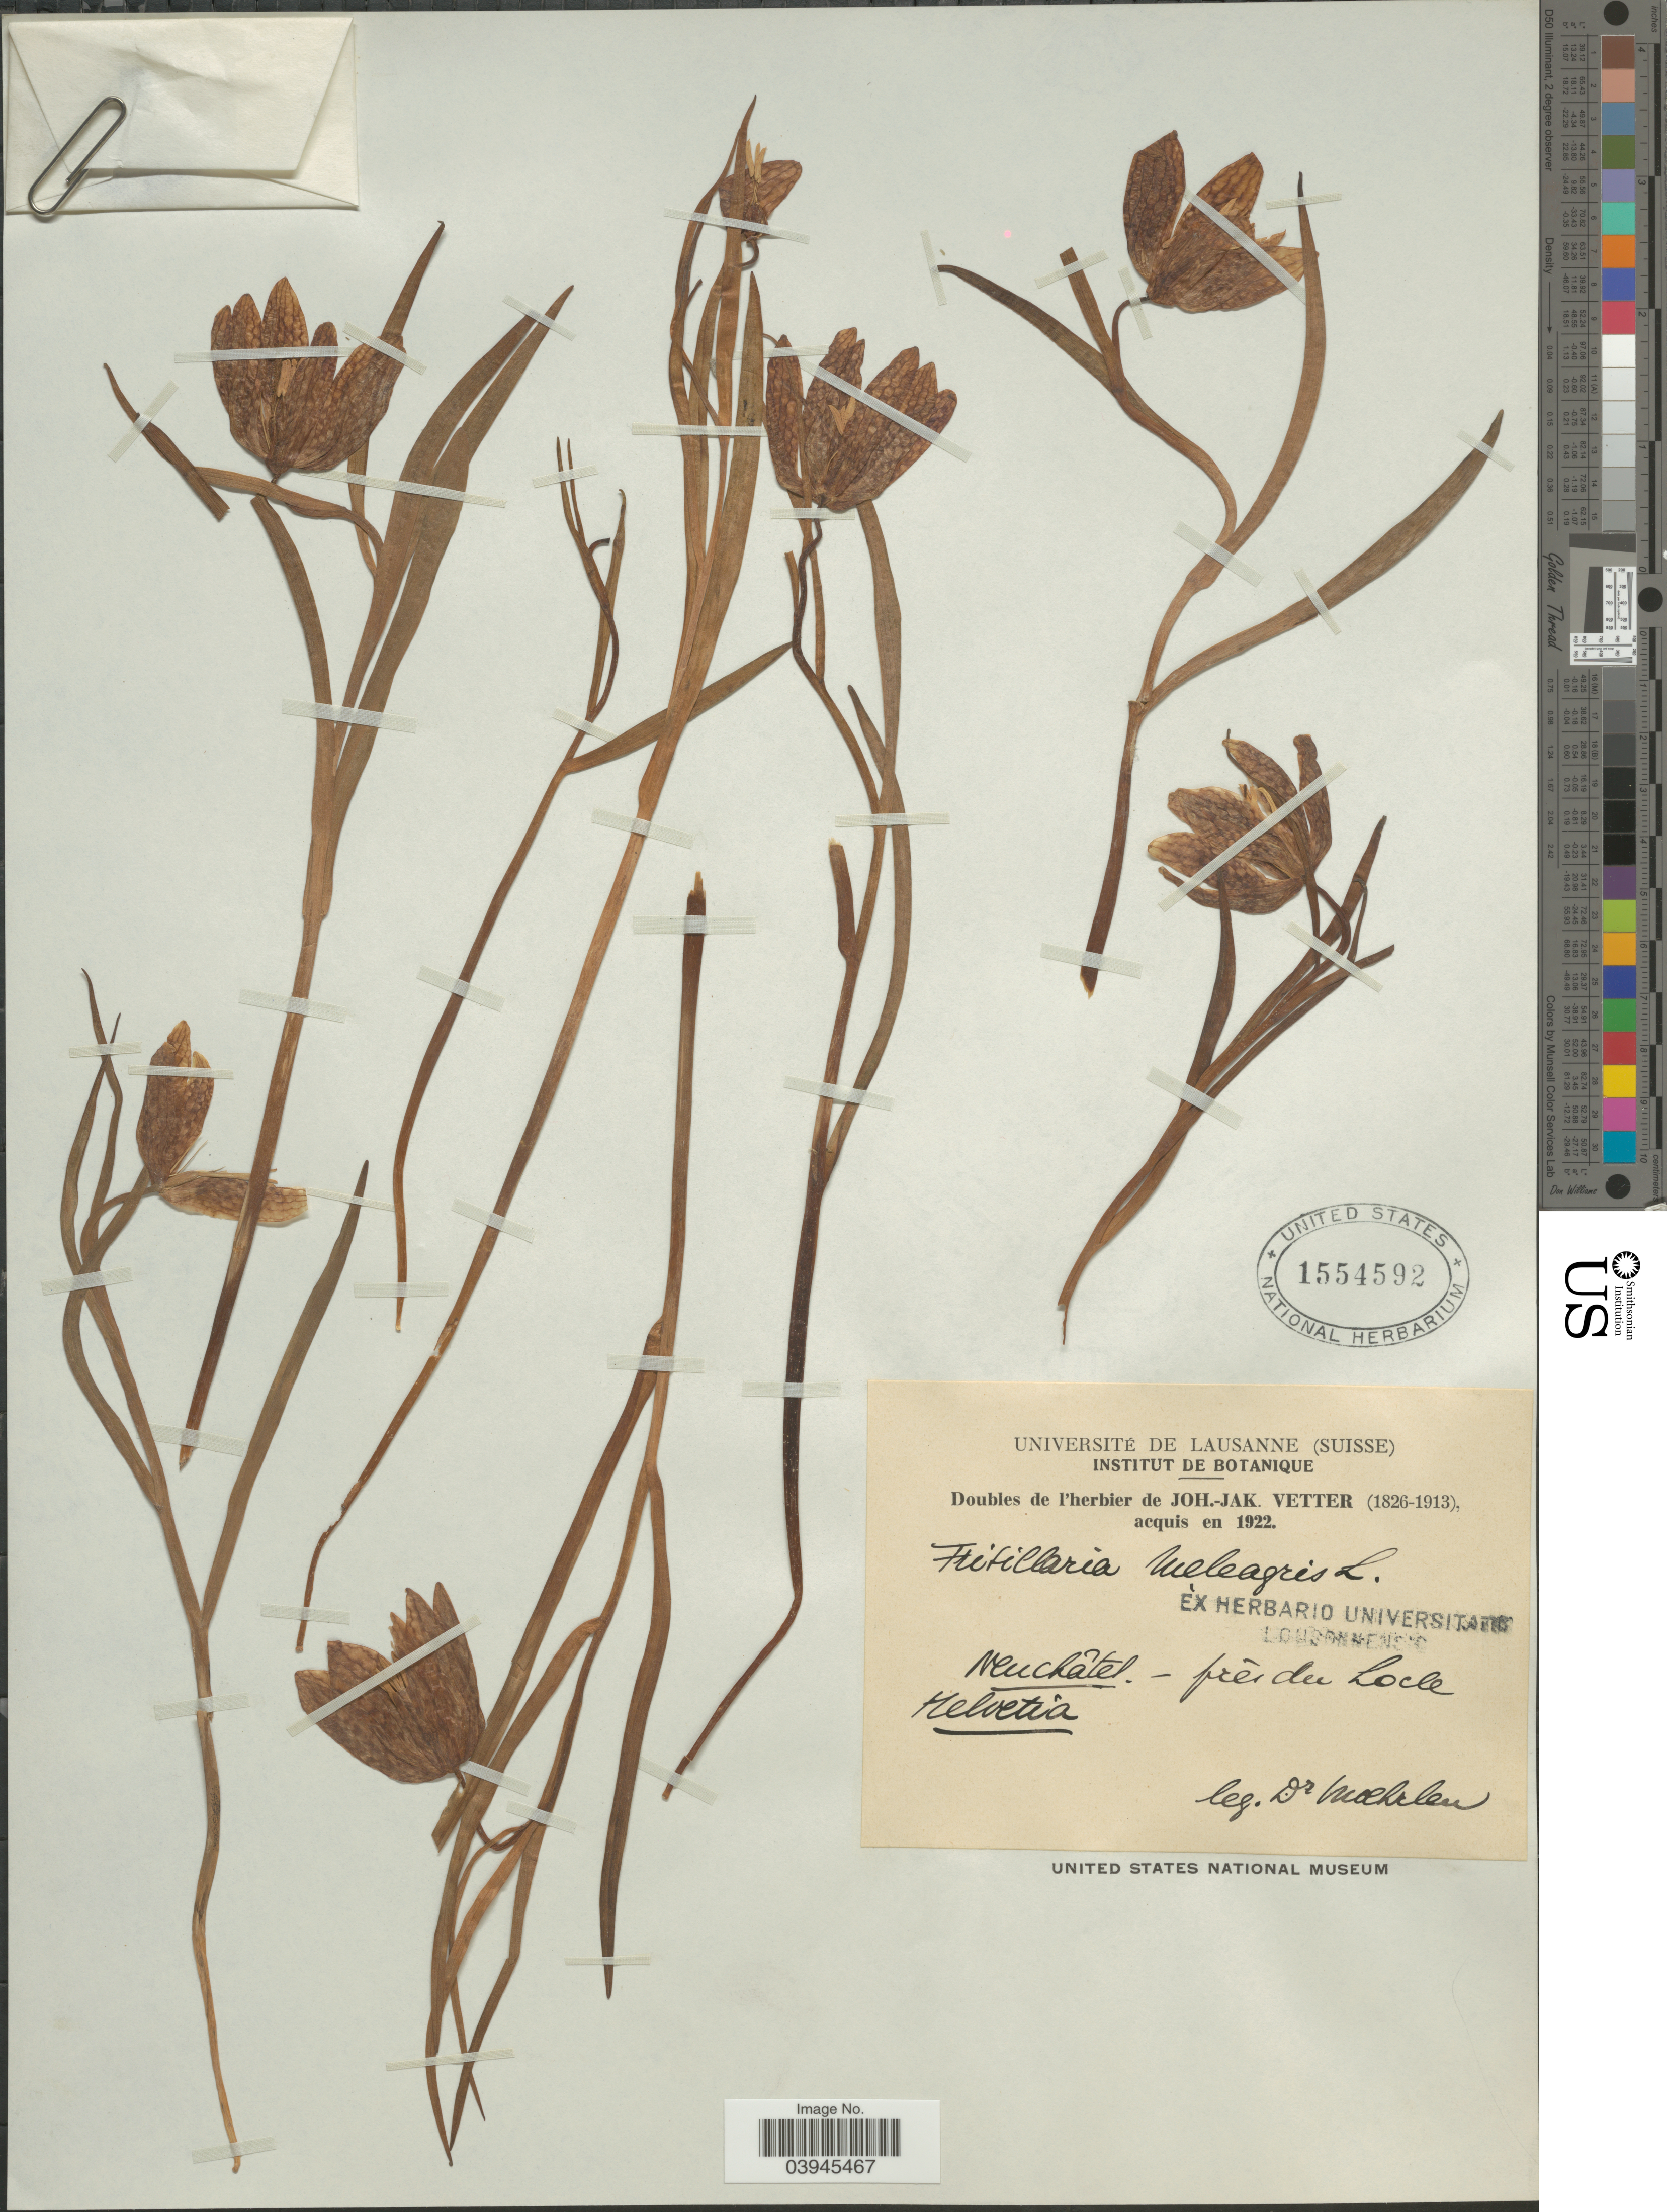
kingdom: Plantae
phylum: Tracheophyta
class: Liliopsida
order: Liliales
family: Liliaceae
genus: Fritillaria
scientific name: Fritillaria meleagris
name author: Lindl.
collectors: Moehrlen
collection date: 1826/1913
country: Switzerland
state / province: Neuchâtel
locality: Prés des Locle Helvetia.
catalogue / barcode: US 1554592